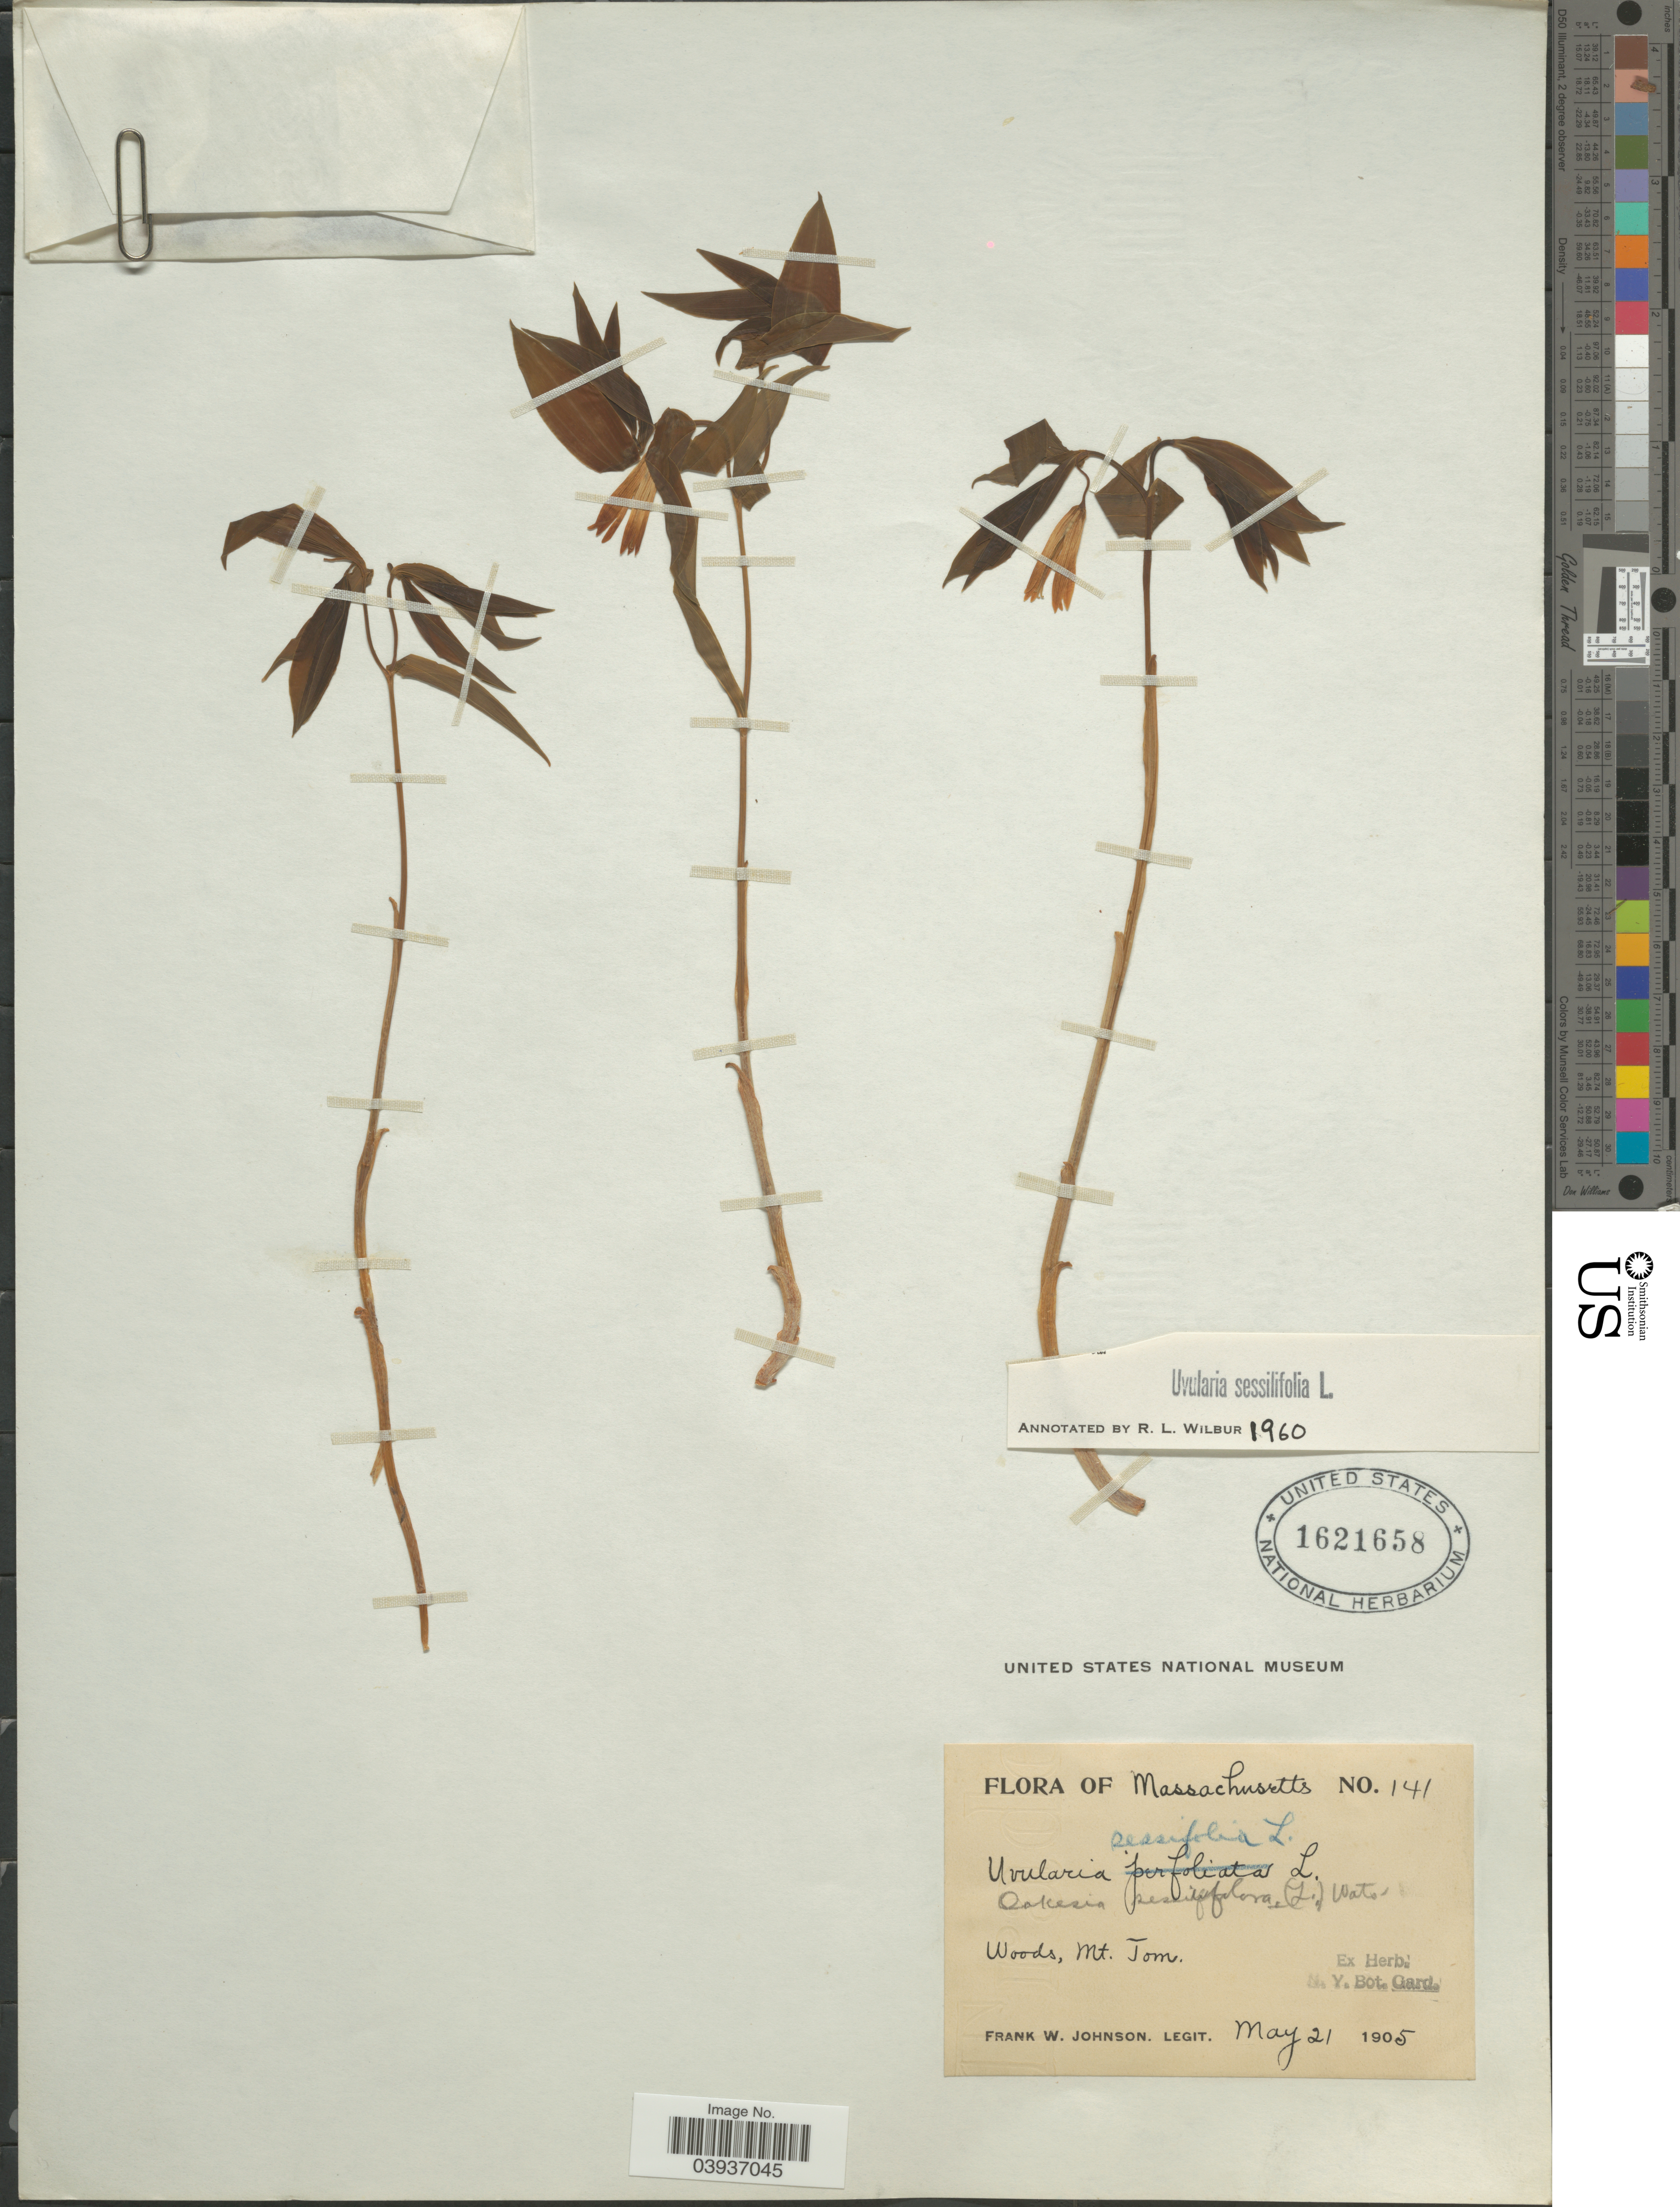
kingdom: Plantae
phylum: Tracheophyta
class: Liliopsida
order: Liliales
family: Colchicaceae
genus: Uvularia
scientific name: Uvularia sessilifolia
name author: L.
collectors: F. W. Johnson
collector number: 141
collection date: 1905-05-21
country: United States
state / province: Massachusetts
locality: Mt. Tom.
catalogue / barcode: US 1621658